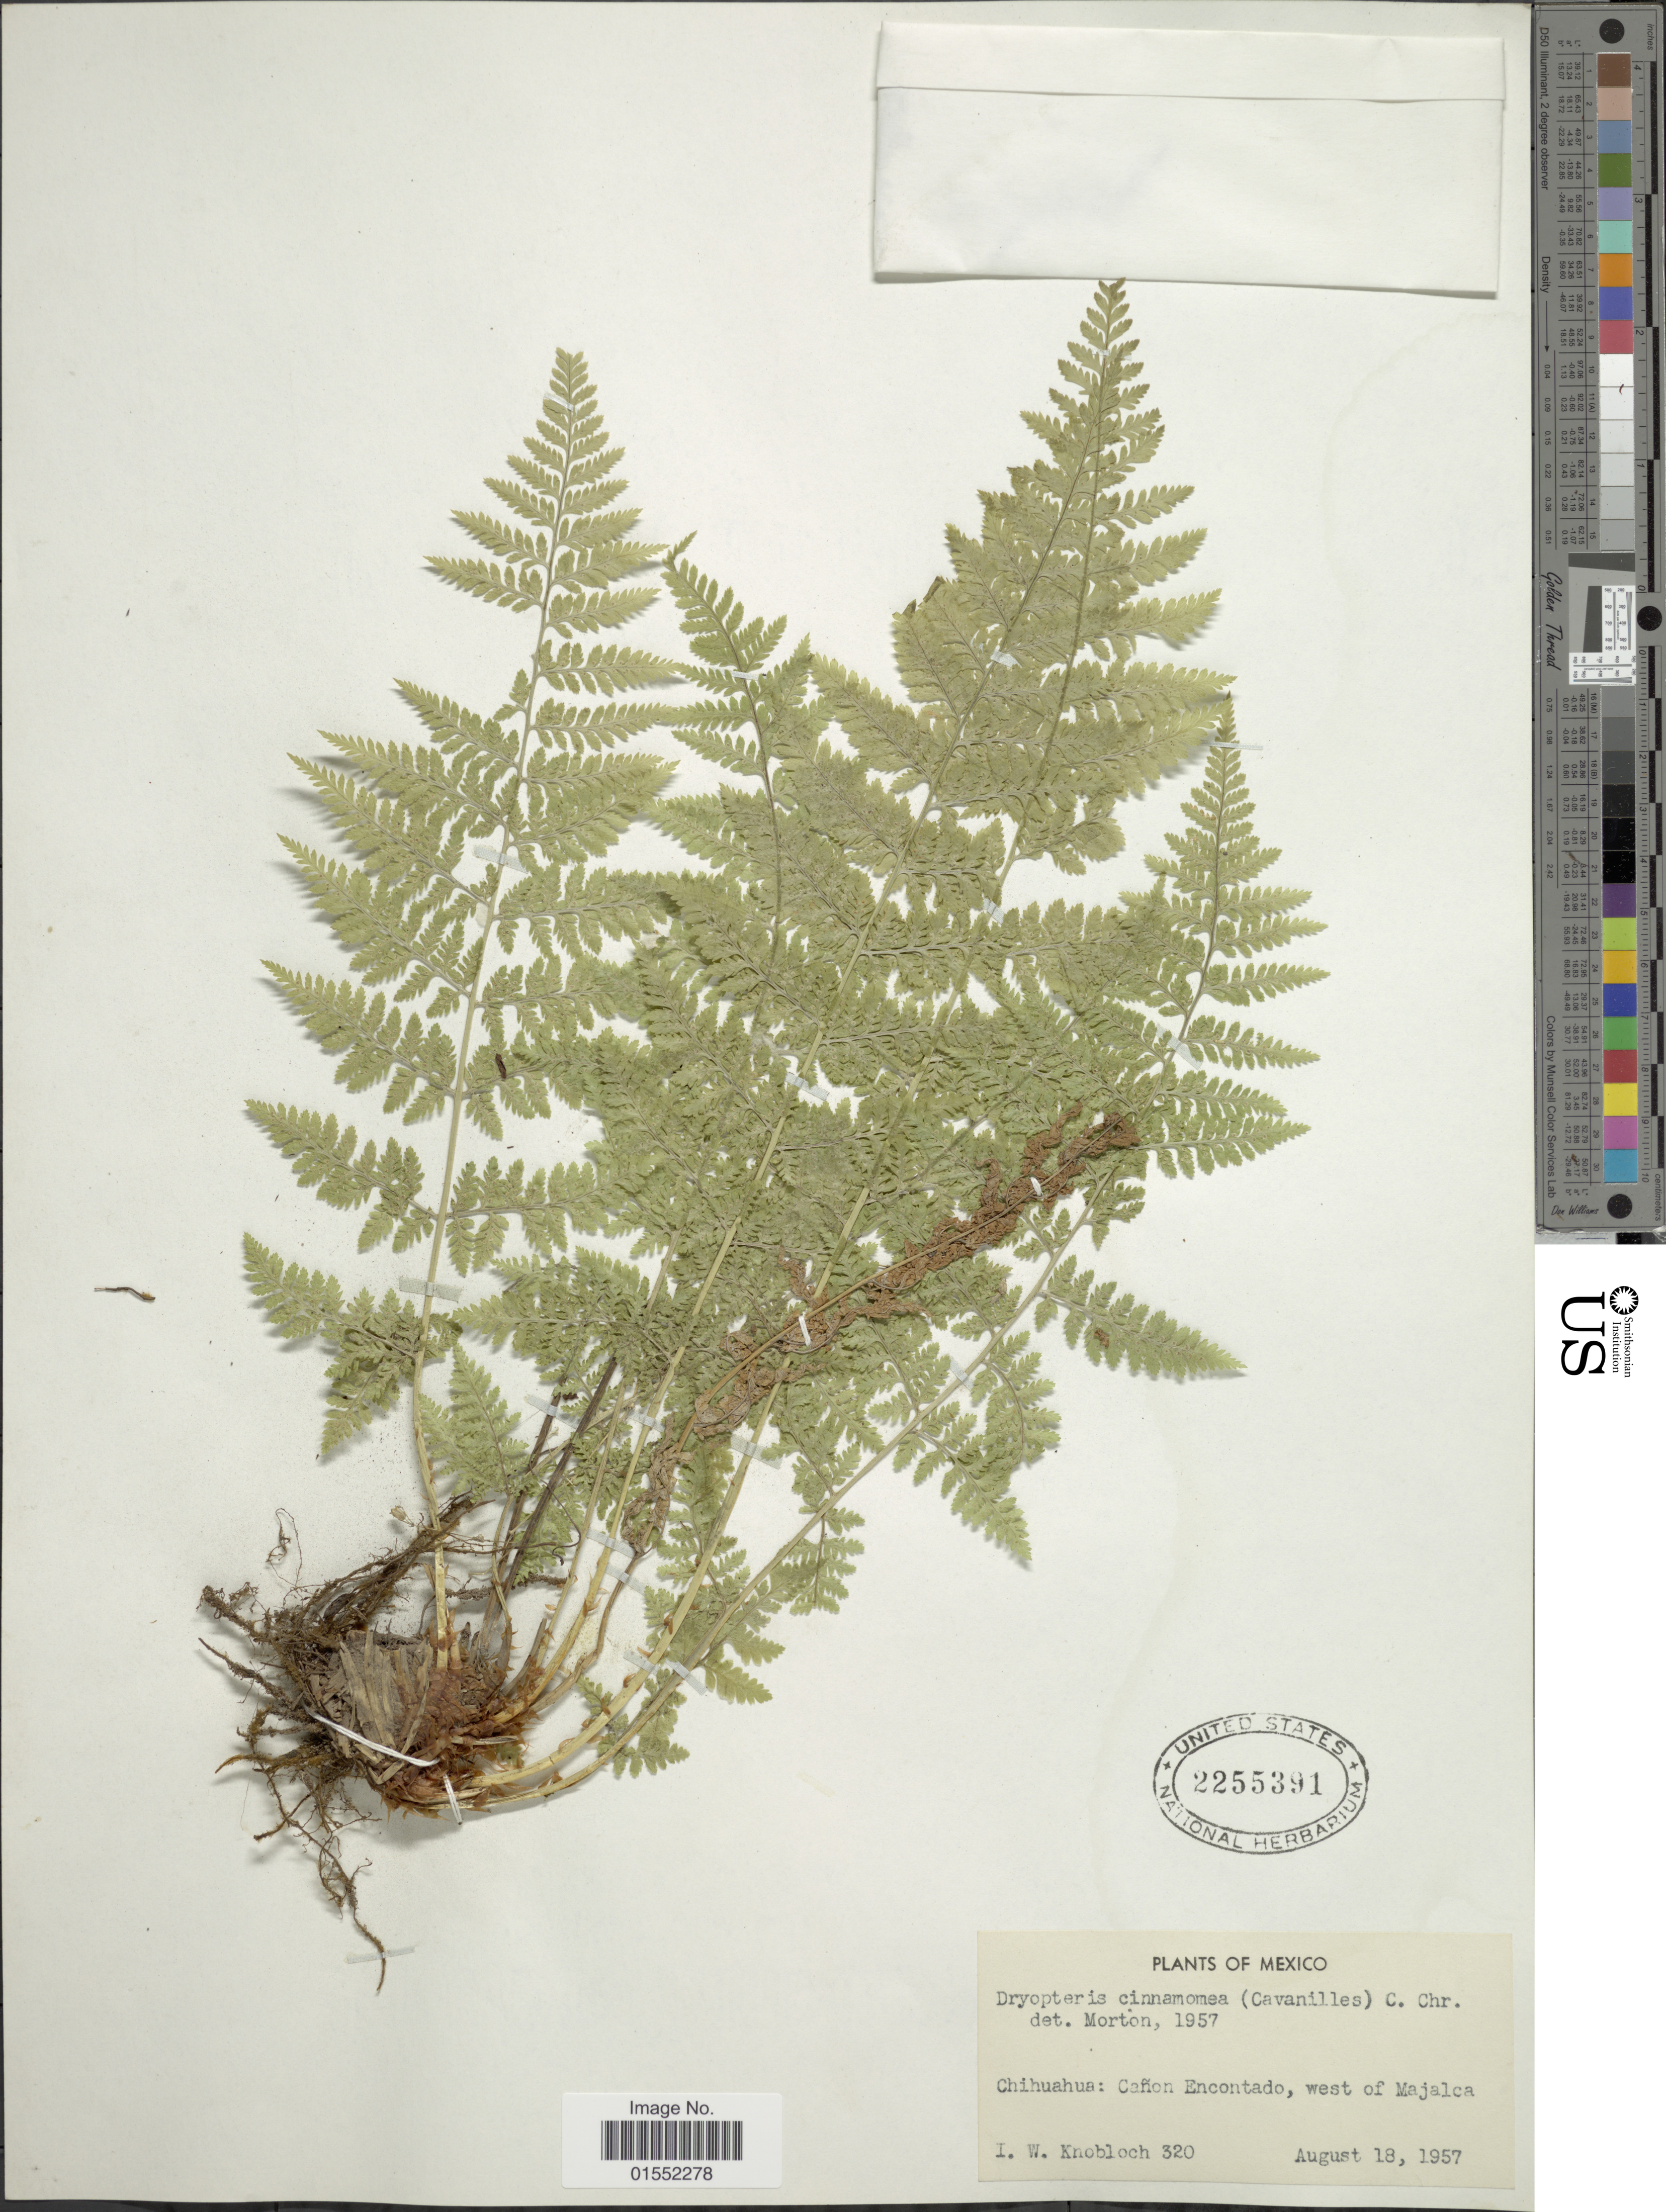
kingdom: Plantae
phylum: Tracheophyta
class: Polypodiopsida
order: Polypodiales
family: Dryopteridaceae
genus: Dryopteris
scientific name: Dryopteris cinnamomea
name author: (Cav.) C. Chr.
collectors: I. W. Knobloch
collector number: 320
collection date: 1957-08-18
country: Mexico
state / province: Chihuahua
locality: Cañon Encontado, west of Majalca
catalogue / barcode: US 2255391